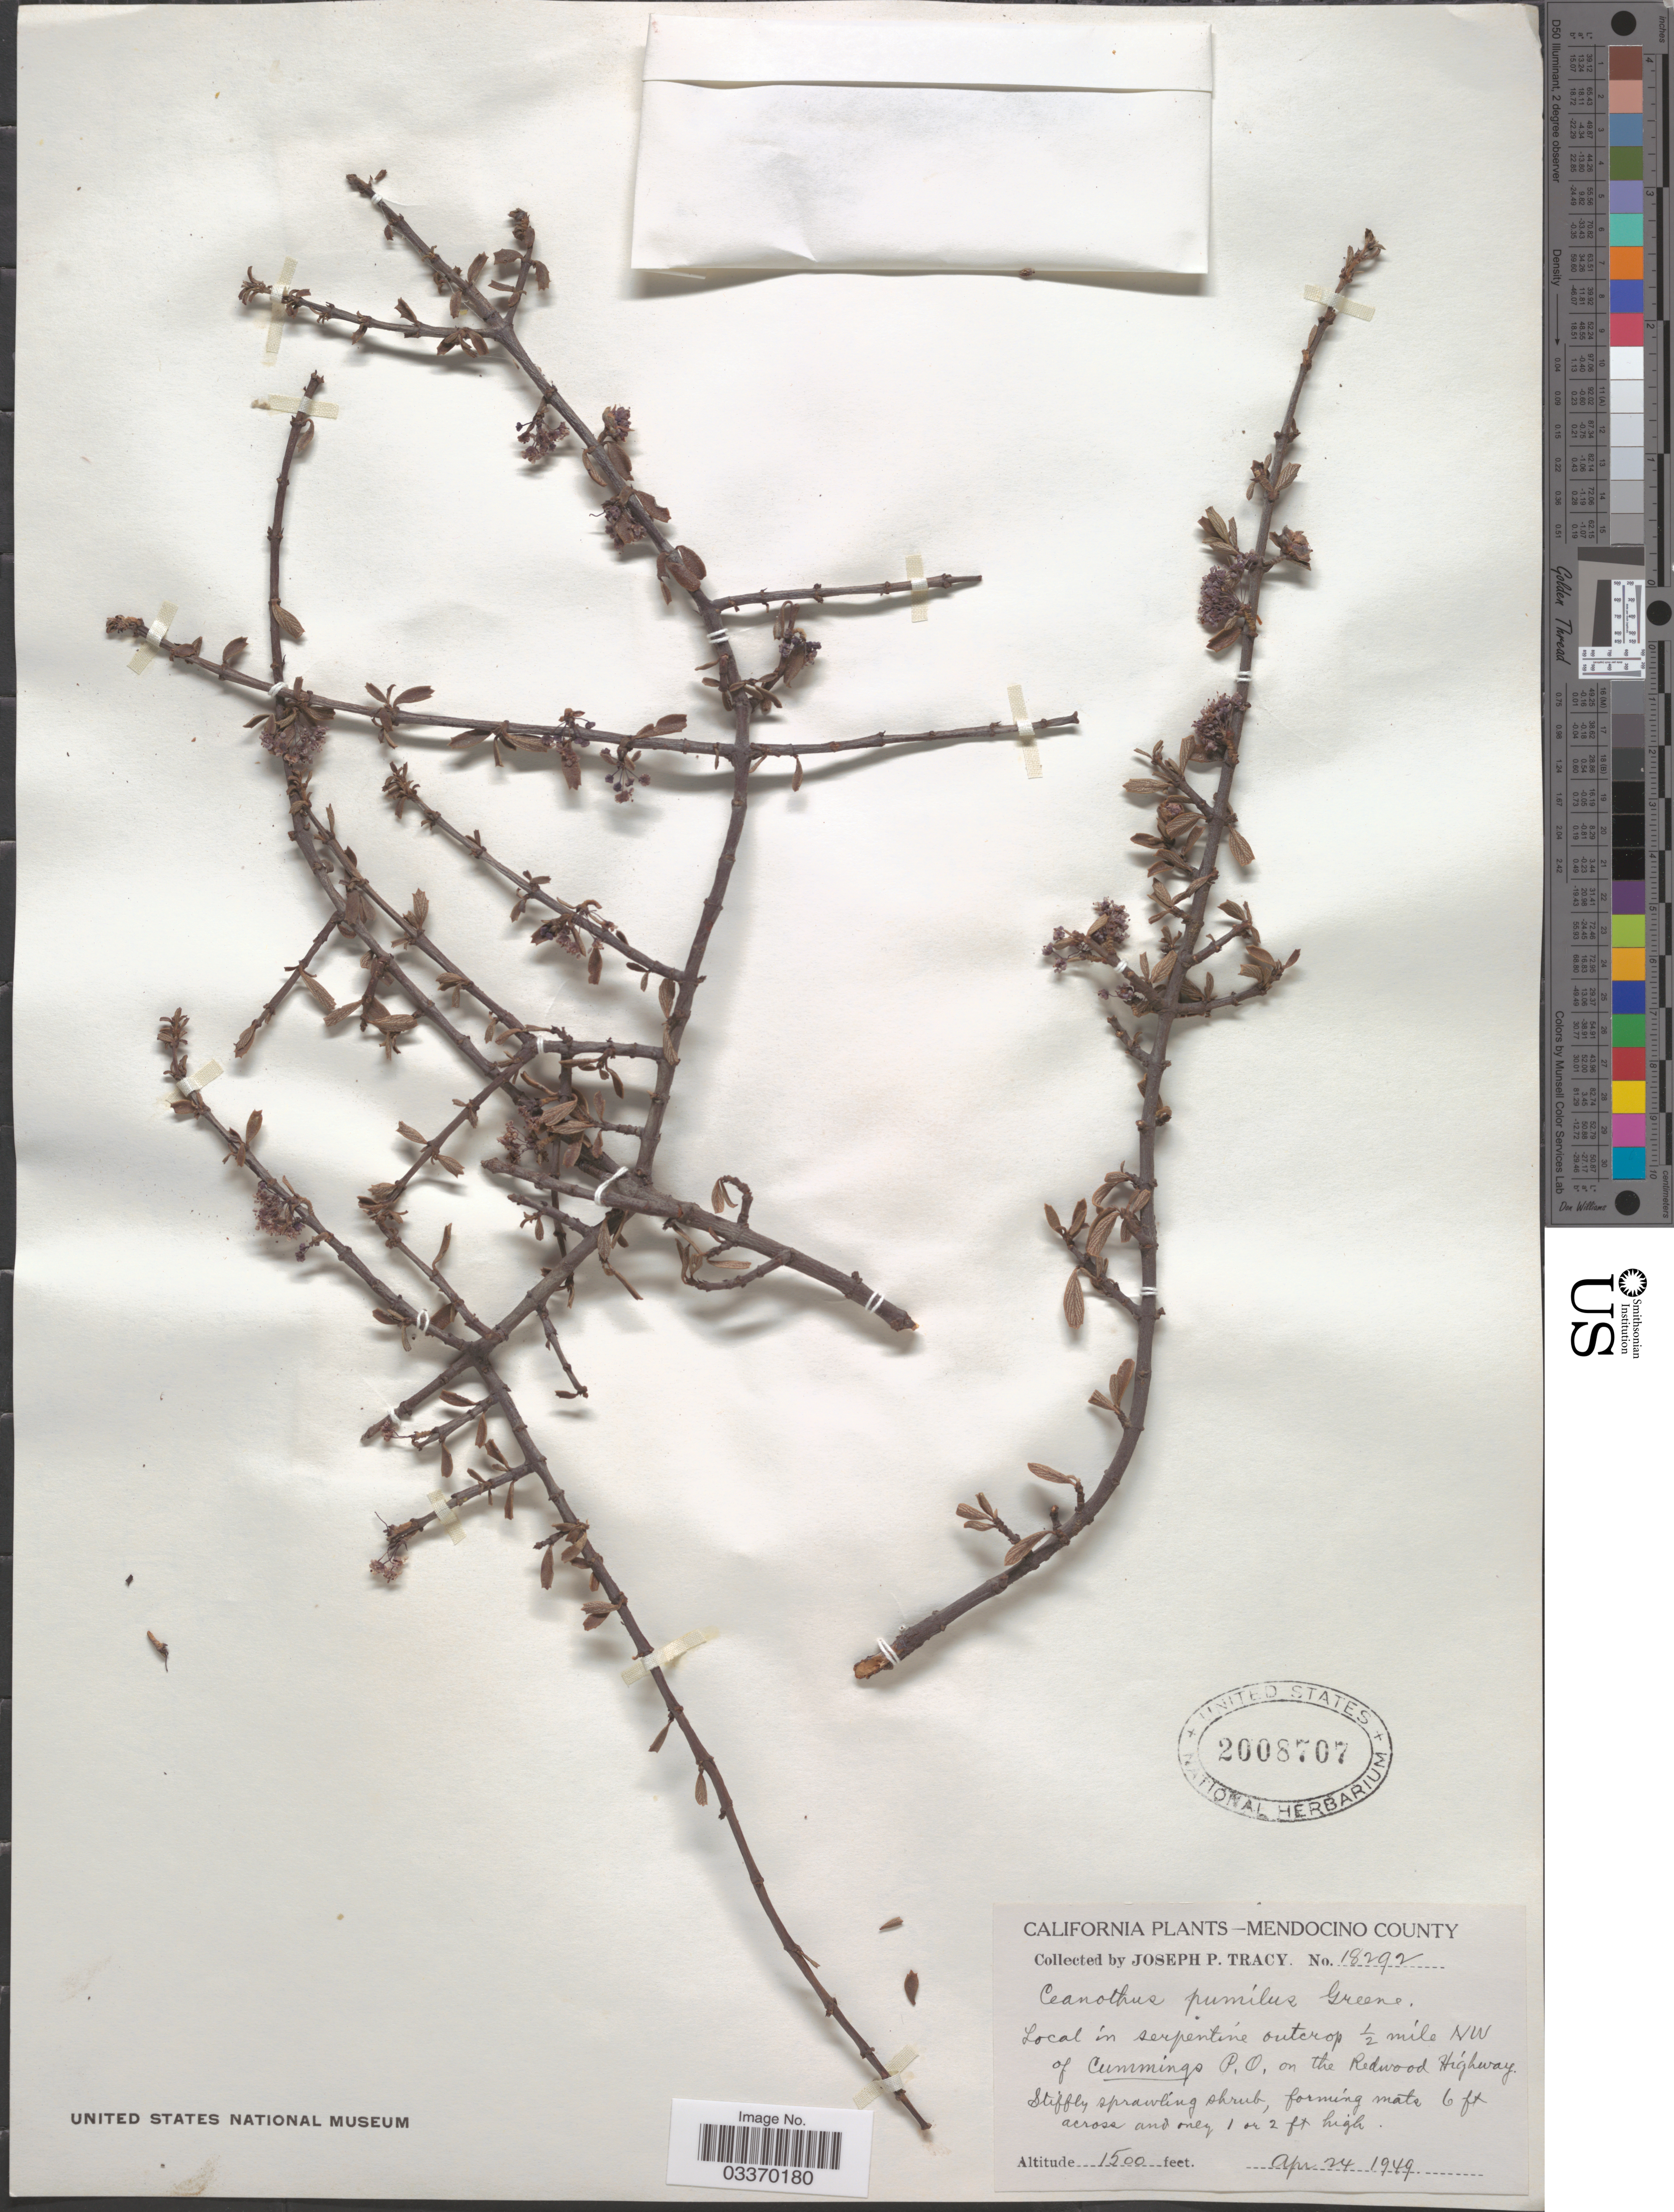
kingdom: Plantae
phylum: Tracheophyta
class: Magnoliopsida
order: Rosales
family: Rhamnaceae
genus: Ceanothus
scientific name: Ceanothus pumilus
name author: Greene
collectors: J. Tracy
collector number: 18292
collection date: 1949-04-24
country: United States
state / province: California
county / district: Mendocino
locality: Mendocino County, in serpentine outcrop ½ mile NW of Cummings P.O. on the Redwood Highway.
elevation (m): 457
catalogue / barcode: US 2008707